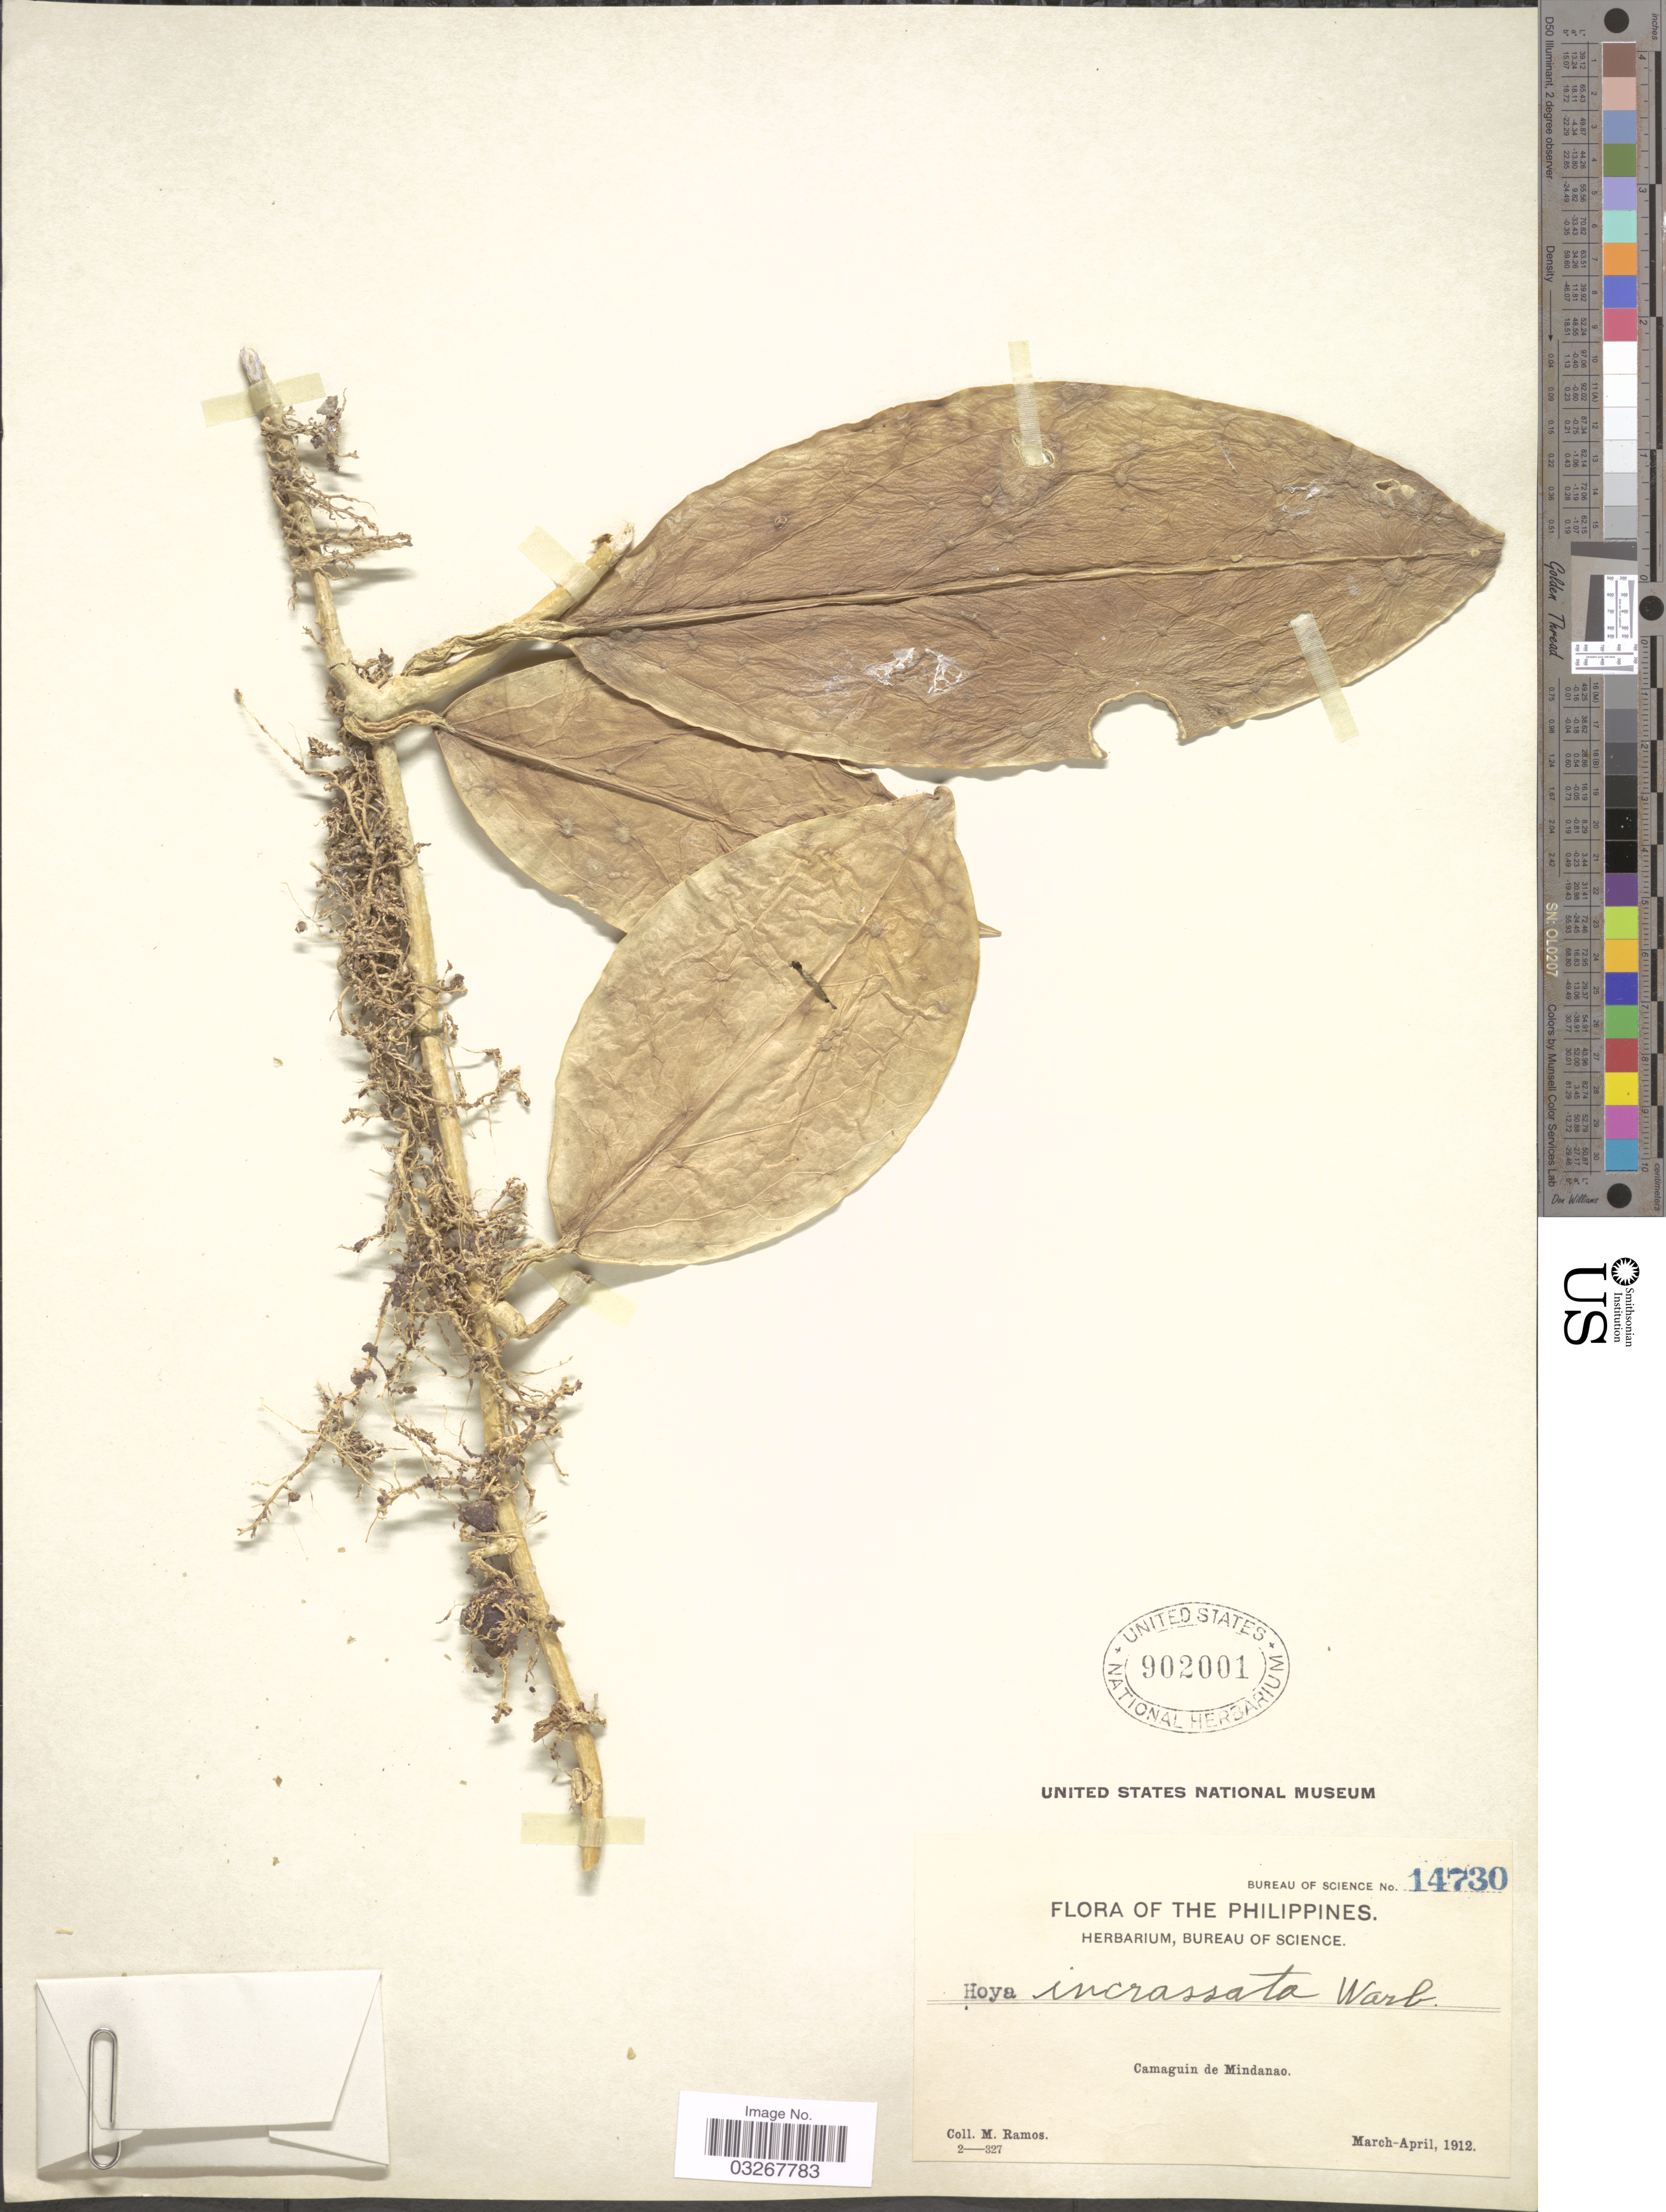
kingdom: Plantae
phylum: Tracheophyta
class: Magnoliopsida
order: Gentianales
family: Apocynaceae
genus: Hoya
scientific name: Hoya incrassata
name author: Warb.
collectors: M. Ramos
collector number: Bureau of Science 14730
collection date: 1912-03/1912-04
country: Philippines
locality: Camaguin de Mindanao.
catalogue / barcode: US 902001